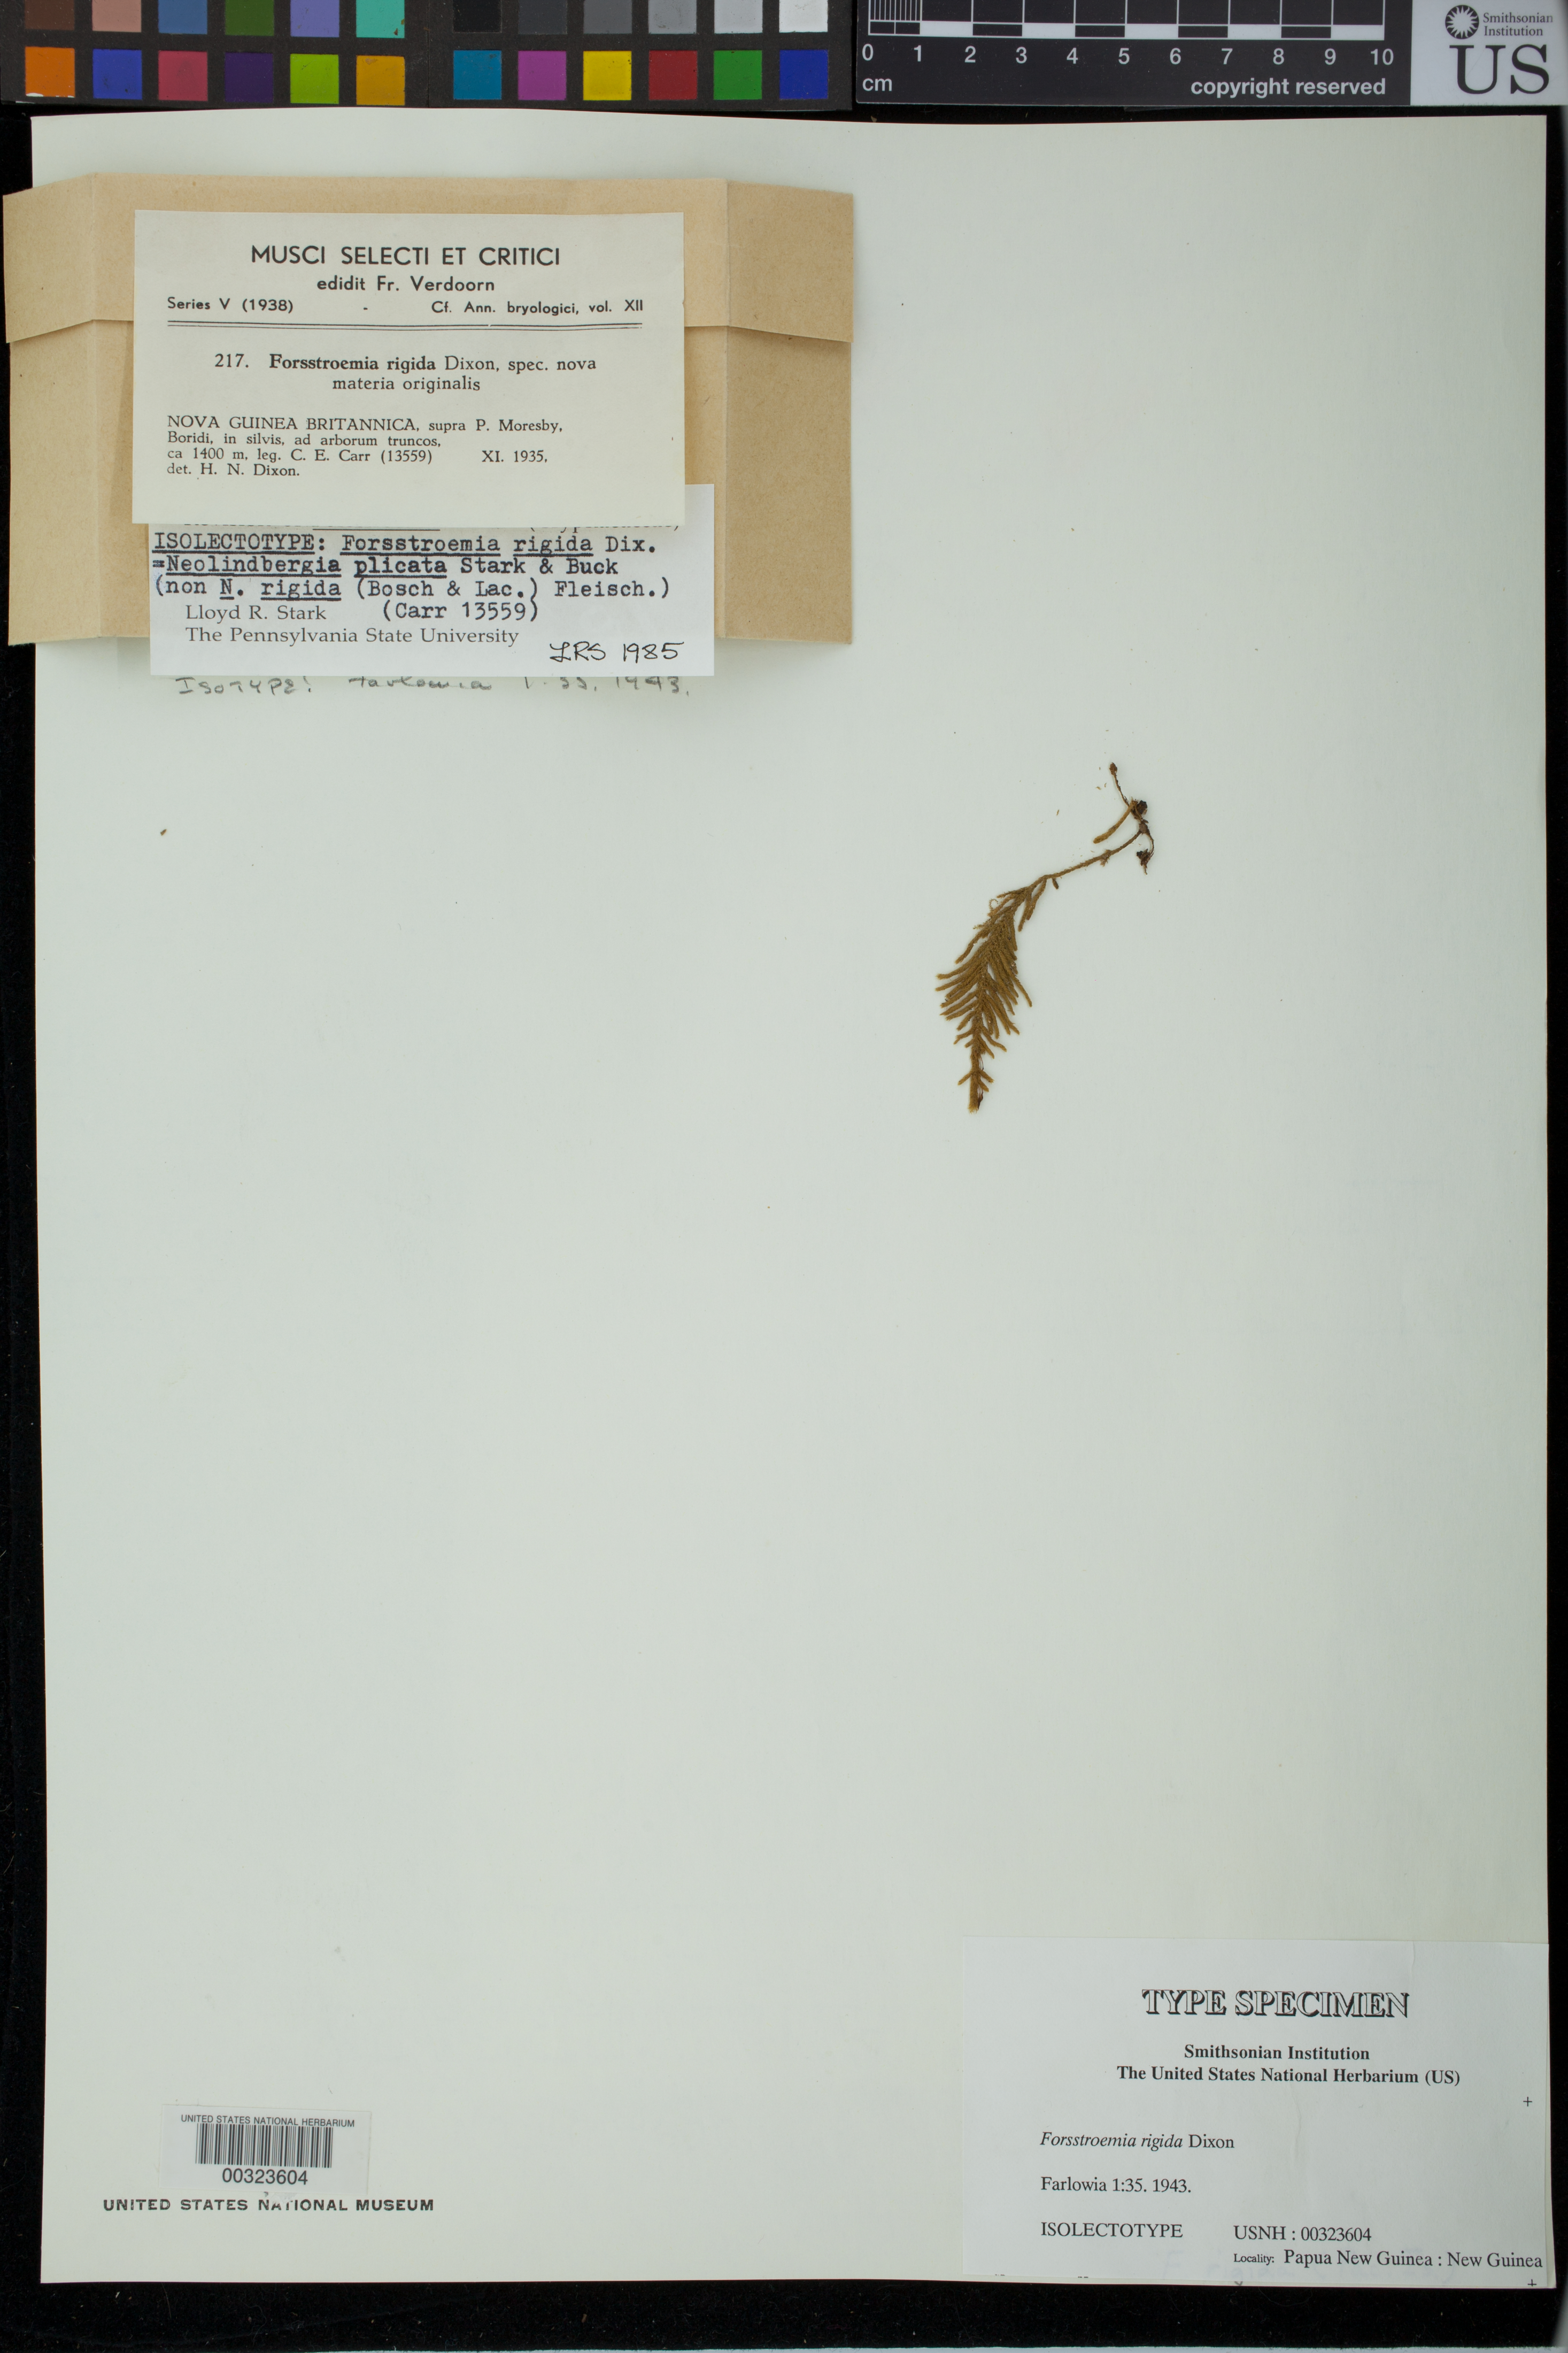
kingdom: Plantae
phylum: Bryophyta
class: Bryopsida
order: Hypnales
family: Neckeraceae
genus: Forsstroemia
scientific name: Forsstroemia rigida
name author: Dixon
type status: Isolectotype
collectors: C. Carr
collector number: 13559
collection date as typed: Nov 1935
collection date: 1935-11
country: Papua New Guinea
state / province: Central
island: New Guinea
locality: Above Port Moresby, Boridi.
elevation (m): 1400